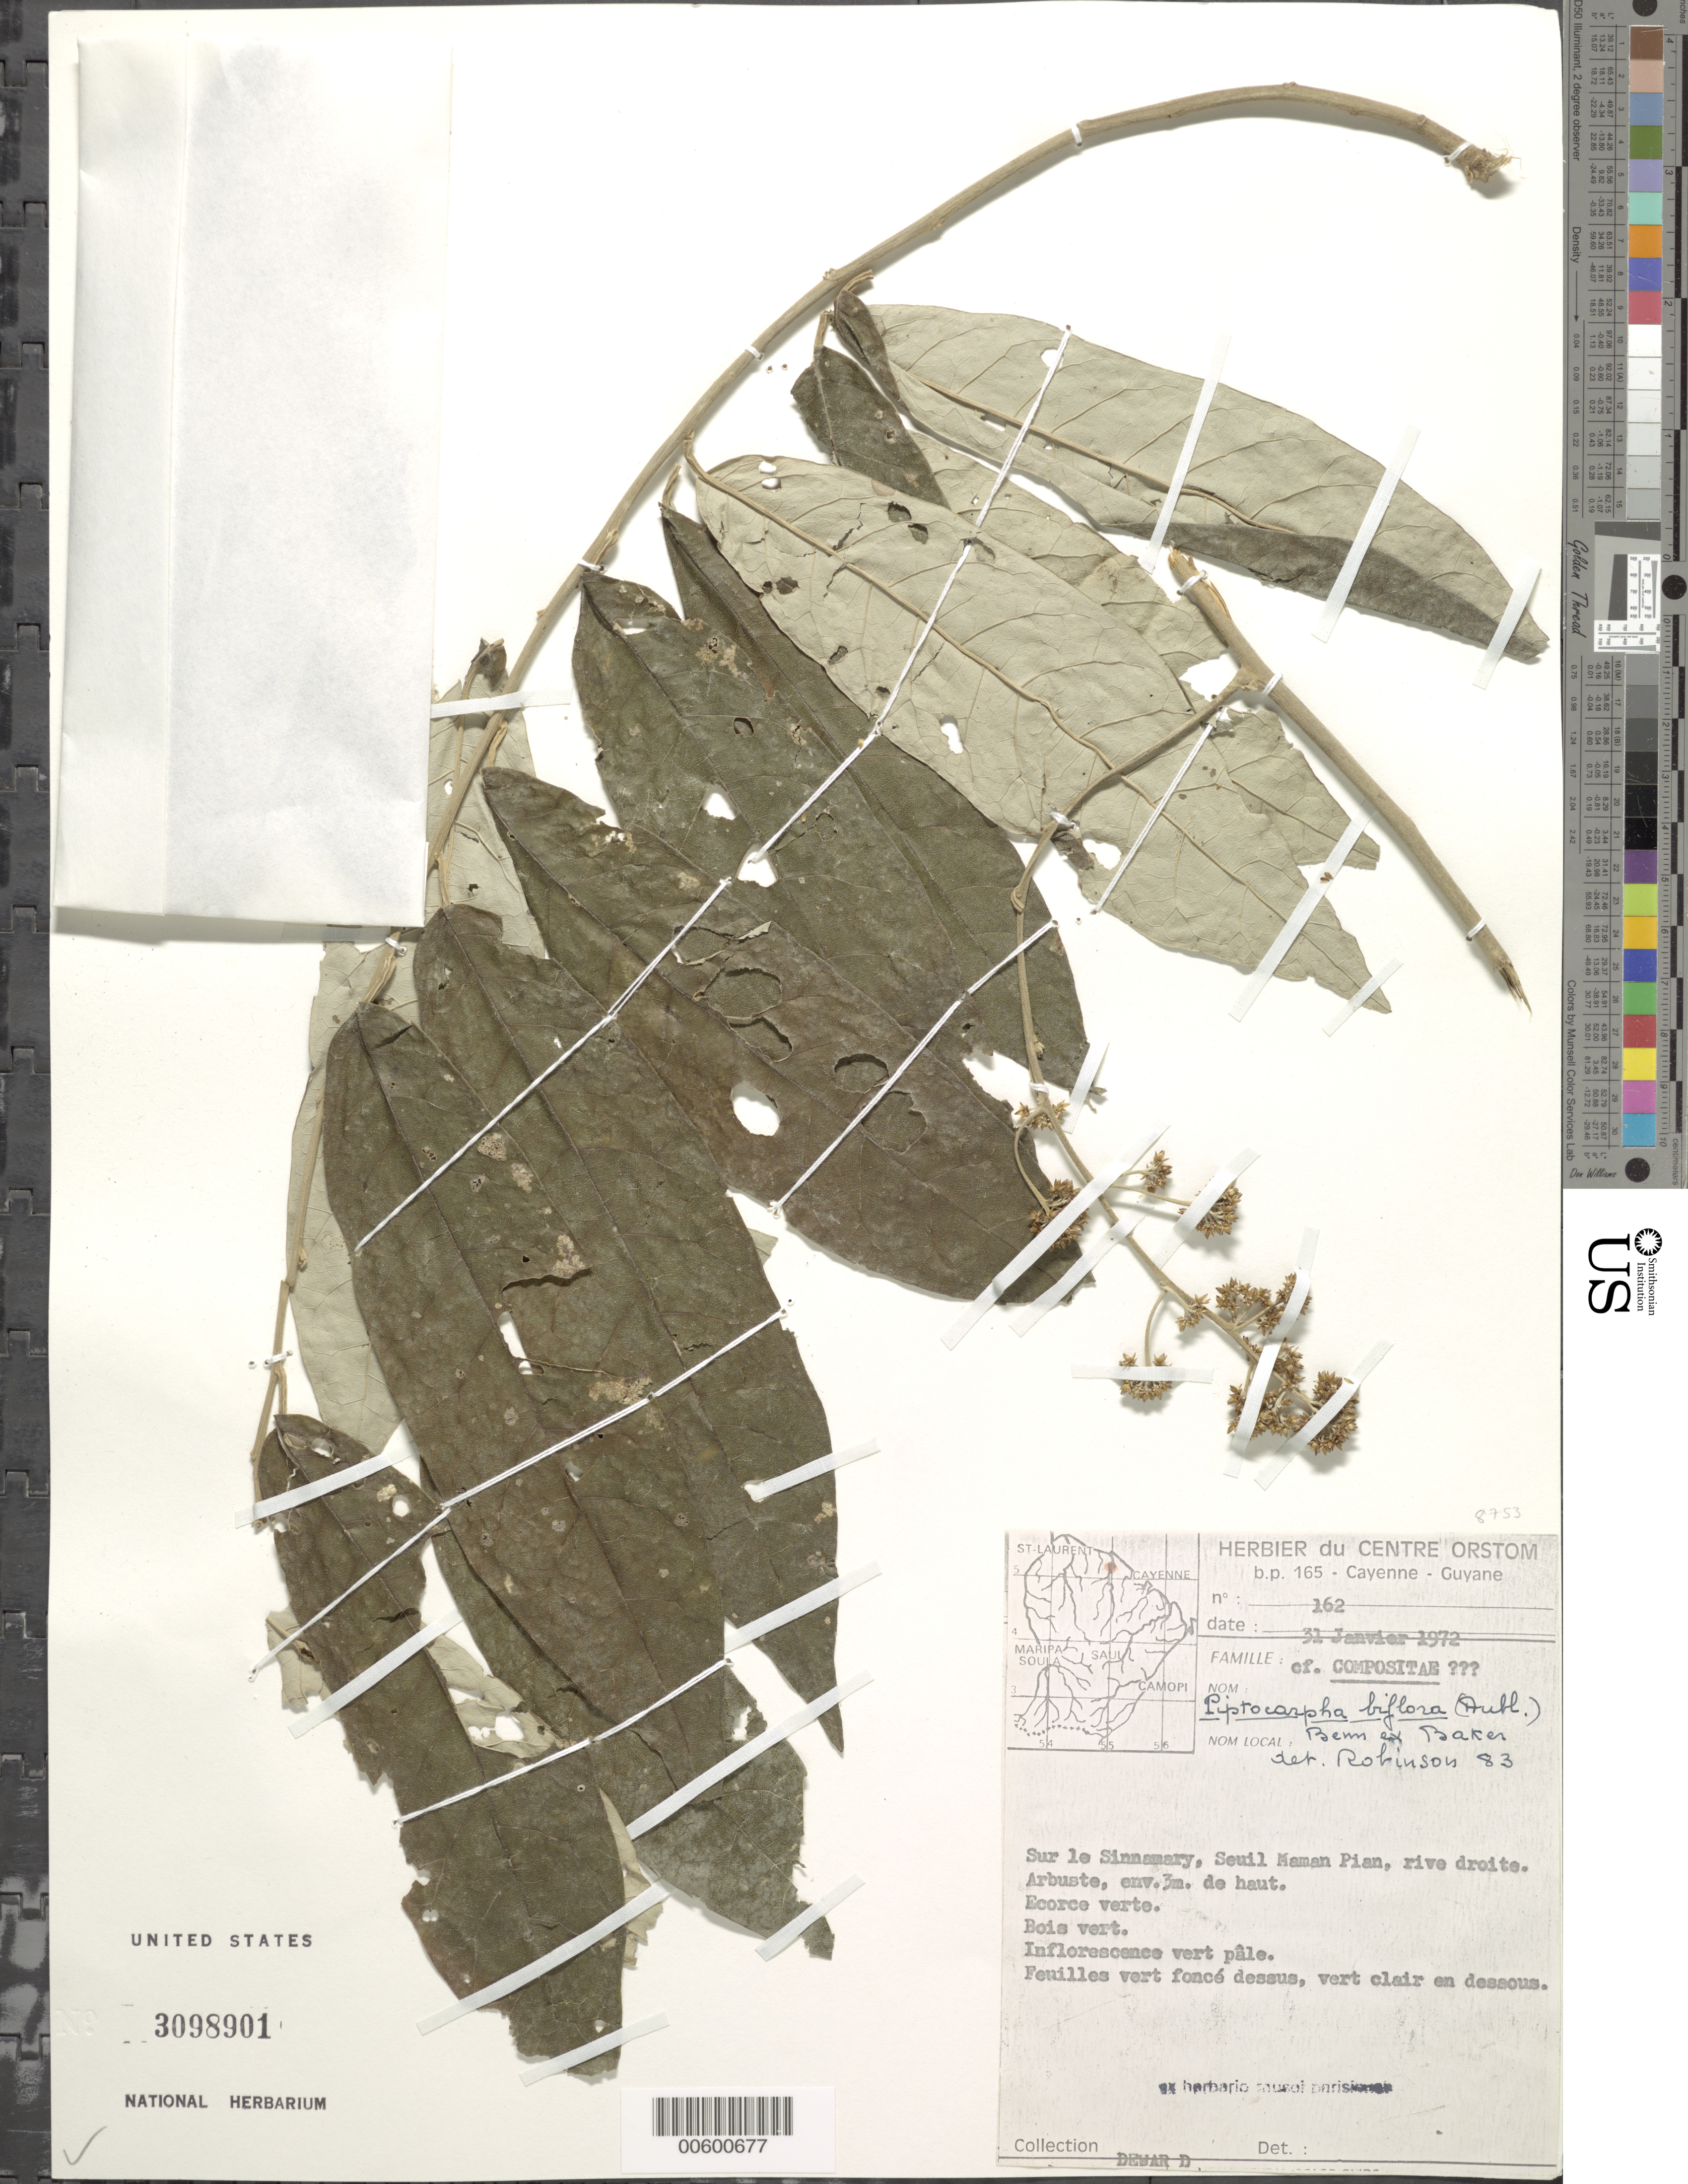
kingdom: Plantae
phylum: Tracheophyta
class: Magnoliopsida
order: Asterales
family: Asteraceae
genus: Piptocarpha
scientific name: Piptocarpha triflora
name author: (Aubl.) Benn. ex Baker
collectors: G. Deward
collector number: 162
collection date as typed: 31-Jan-72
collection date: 1972-01-31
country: French Guiana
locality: Sinnamary R., Seuil Maman Pian, rive droite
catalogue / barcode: US 3098901